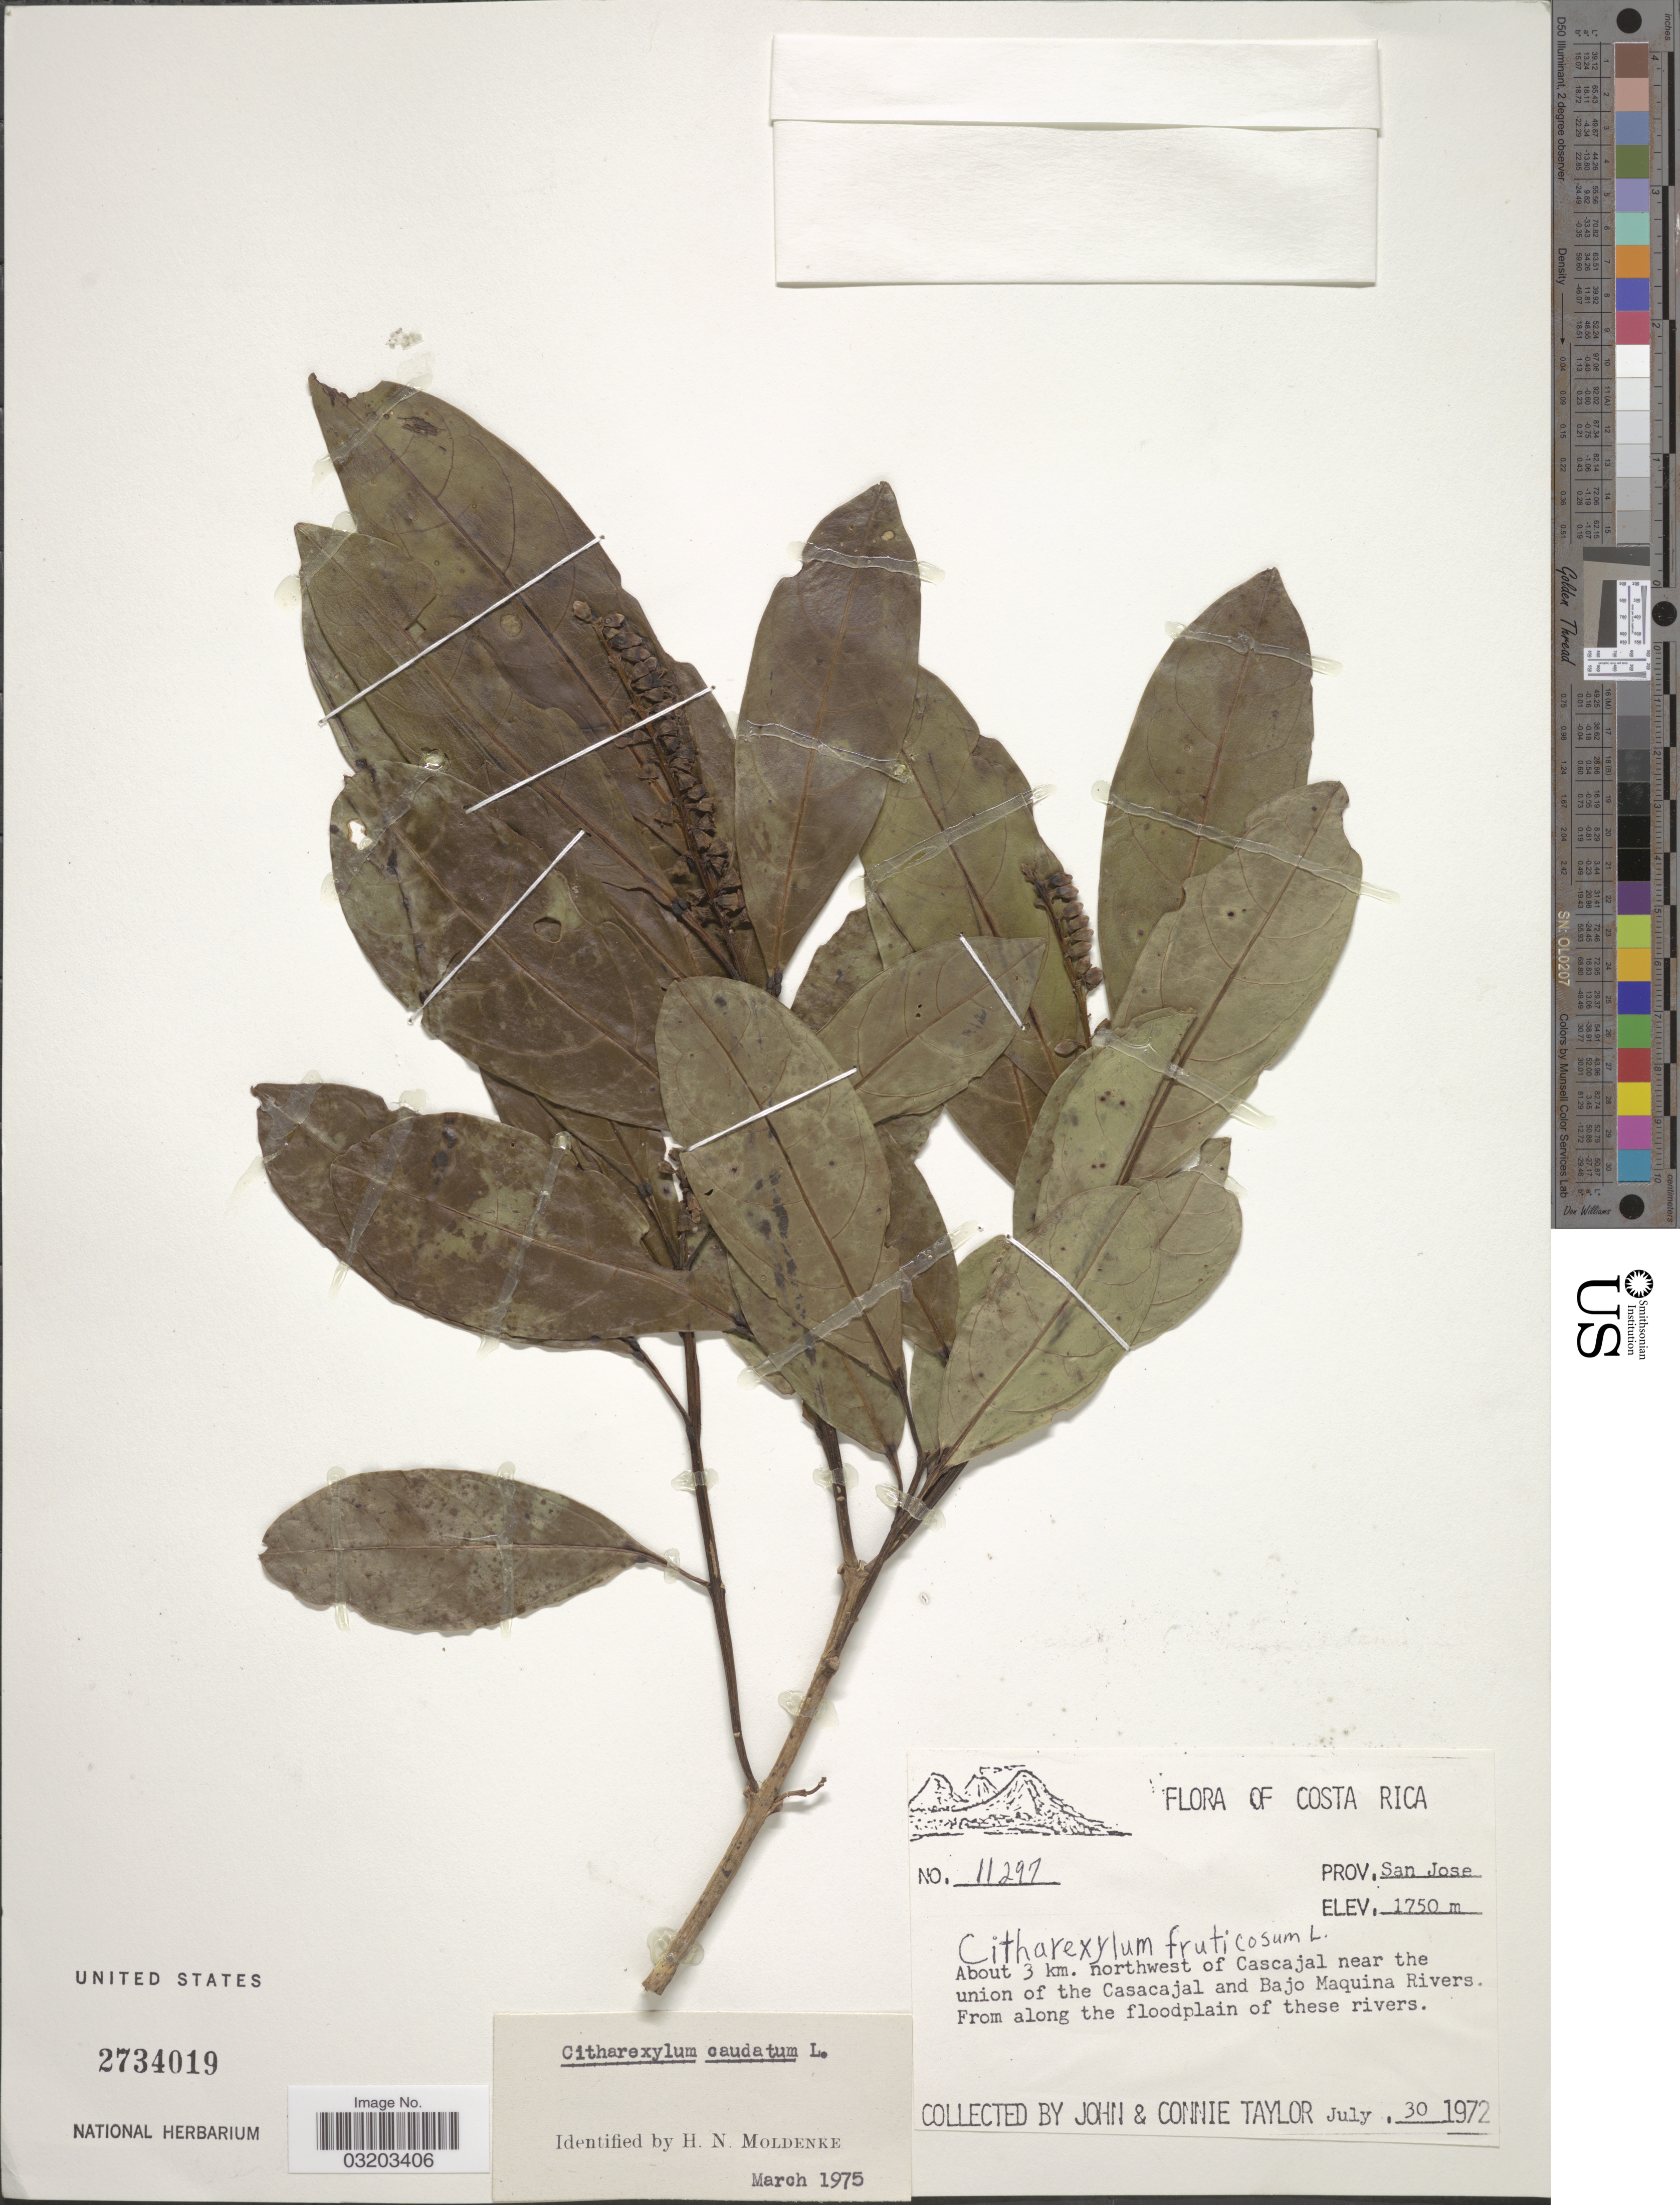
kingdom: Plantae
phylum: Tracheophyta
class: Magnoliopsida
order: Lamiales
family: Verbenaceae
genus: Citharexylum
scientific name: Citharexylum caudatum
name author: L.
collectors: J. Taylor & C. Taylor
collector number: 11297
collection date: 1971-07-30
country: Costa Rica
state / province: San José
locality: About 3 km. northwest of Cascajal near the union of the Casacajal and Bajo Maquina Rivers. From along the floodplain of these rivers.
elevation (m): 1750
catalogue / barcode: US 2734019